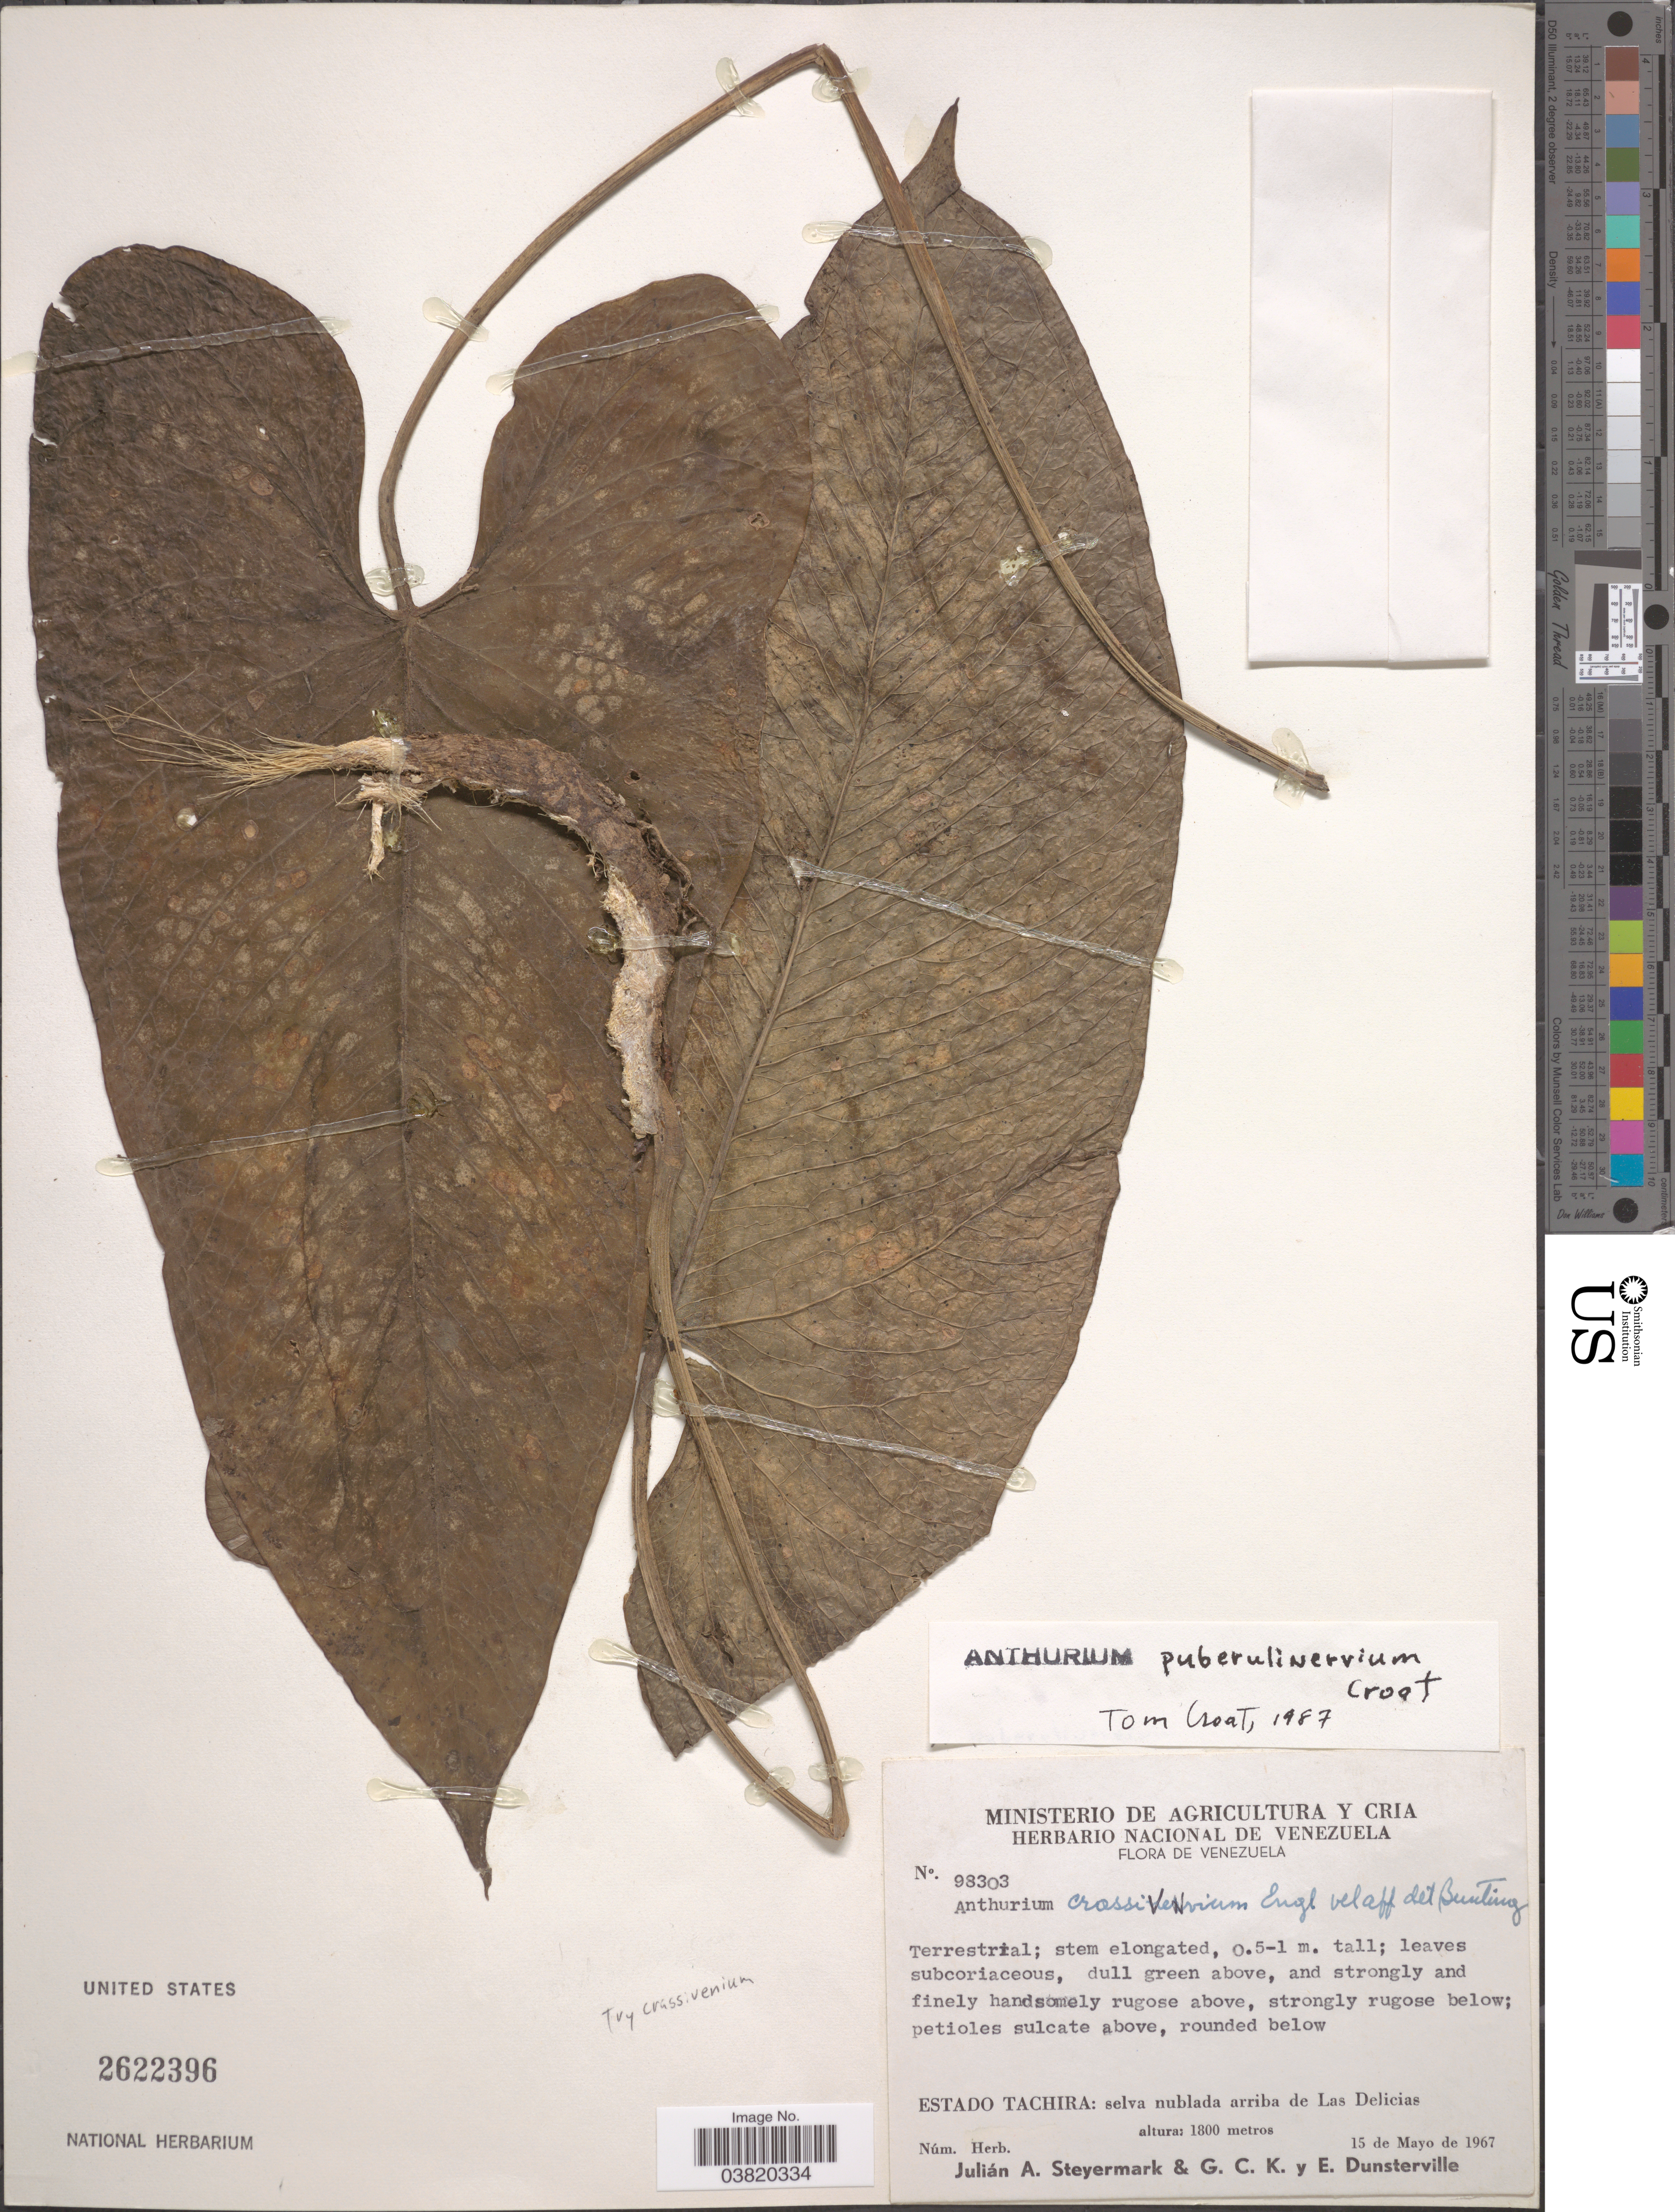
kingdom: Plantae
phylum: Tracheophyta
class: Liliopsida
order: Alismatales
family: Araceae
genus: Anthurium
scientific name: Anthurium puberulinervium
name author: Croat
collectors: J. Steyermark, G. C. K. Dunsterville & E. Dunsterville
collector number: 98303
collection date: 1967-05-15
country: Venezuela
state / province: Tachira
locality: Selva nublada arriba de Las Delicias.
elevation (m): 1800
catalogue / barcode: US 2622396